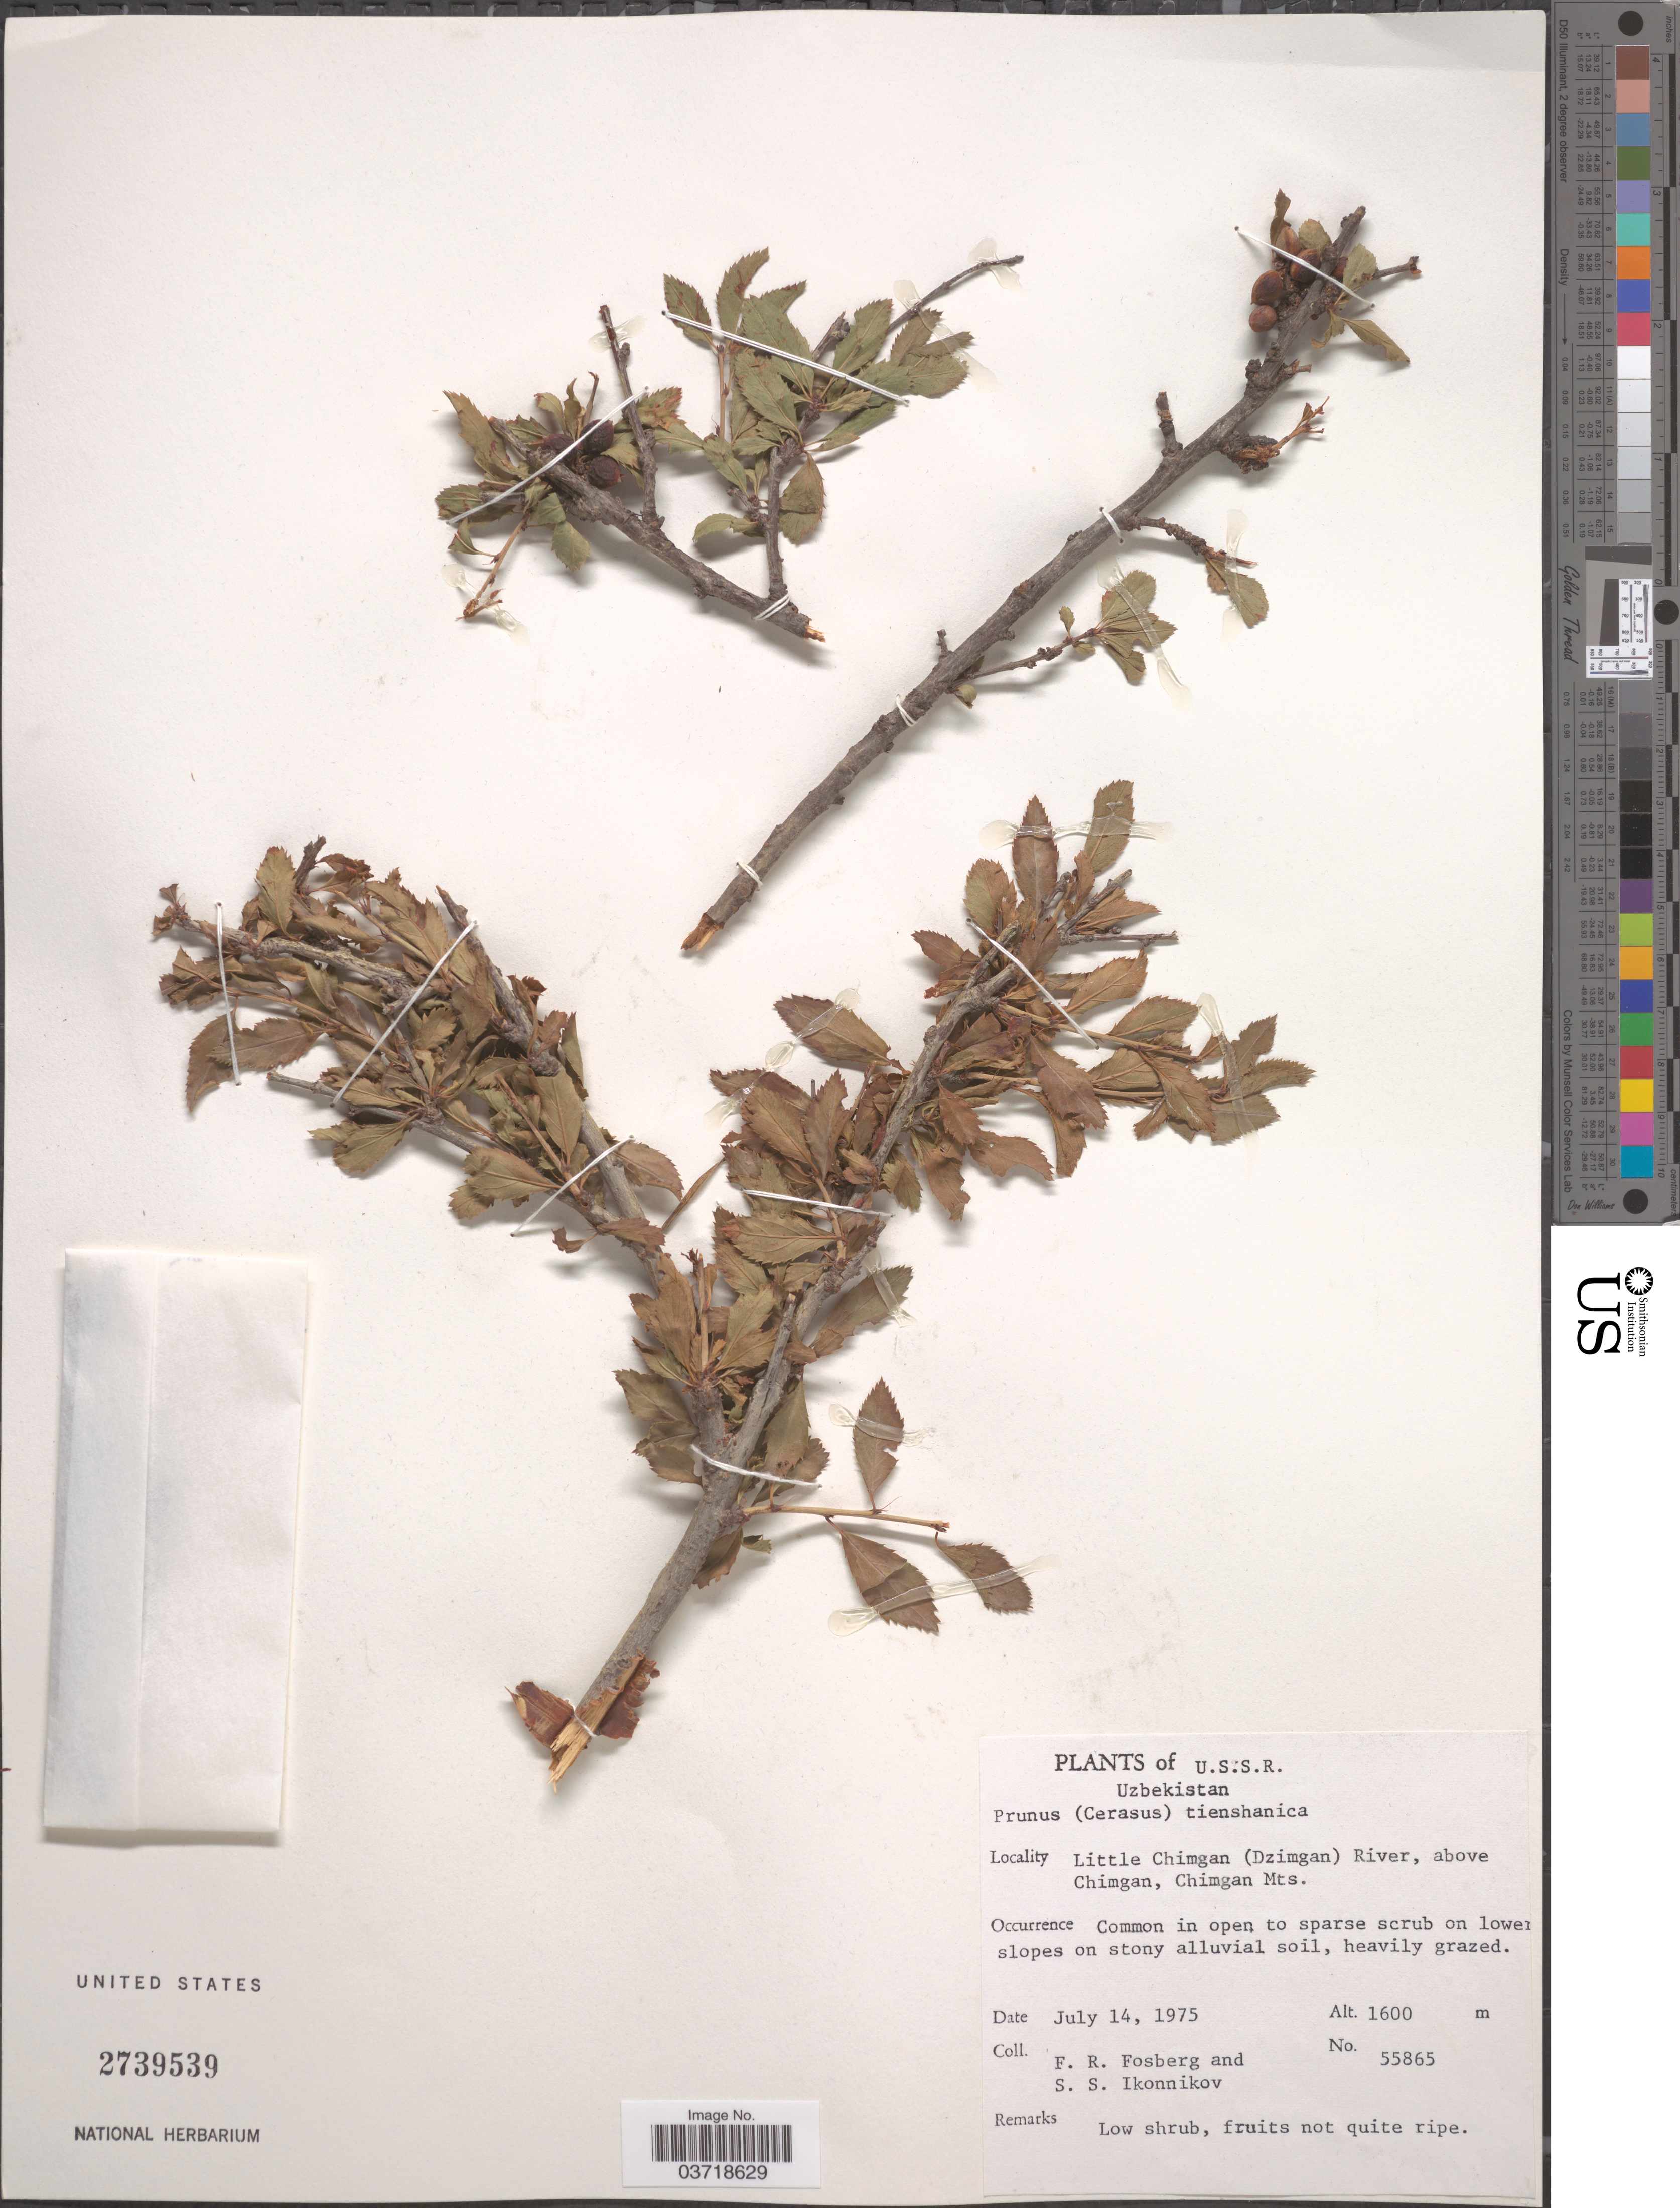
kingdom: Plantae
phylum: Tracheophyta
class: Magnoliopsida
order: Rosales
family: Rosaceae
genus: Prunus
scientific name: Prunus sp.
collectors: F. R. Fosberg & S. Ikonnikov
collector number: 55865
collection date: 1975-07-14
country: Uzbekistan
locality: Little Chimgan (Dzimgan) River, above Chimgan, Chimgan Mts.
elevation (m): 1600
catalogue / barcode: US 2739539